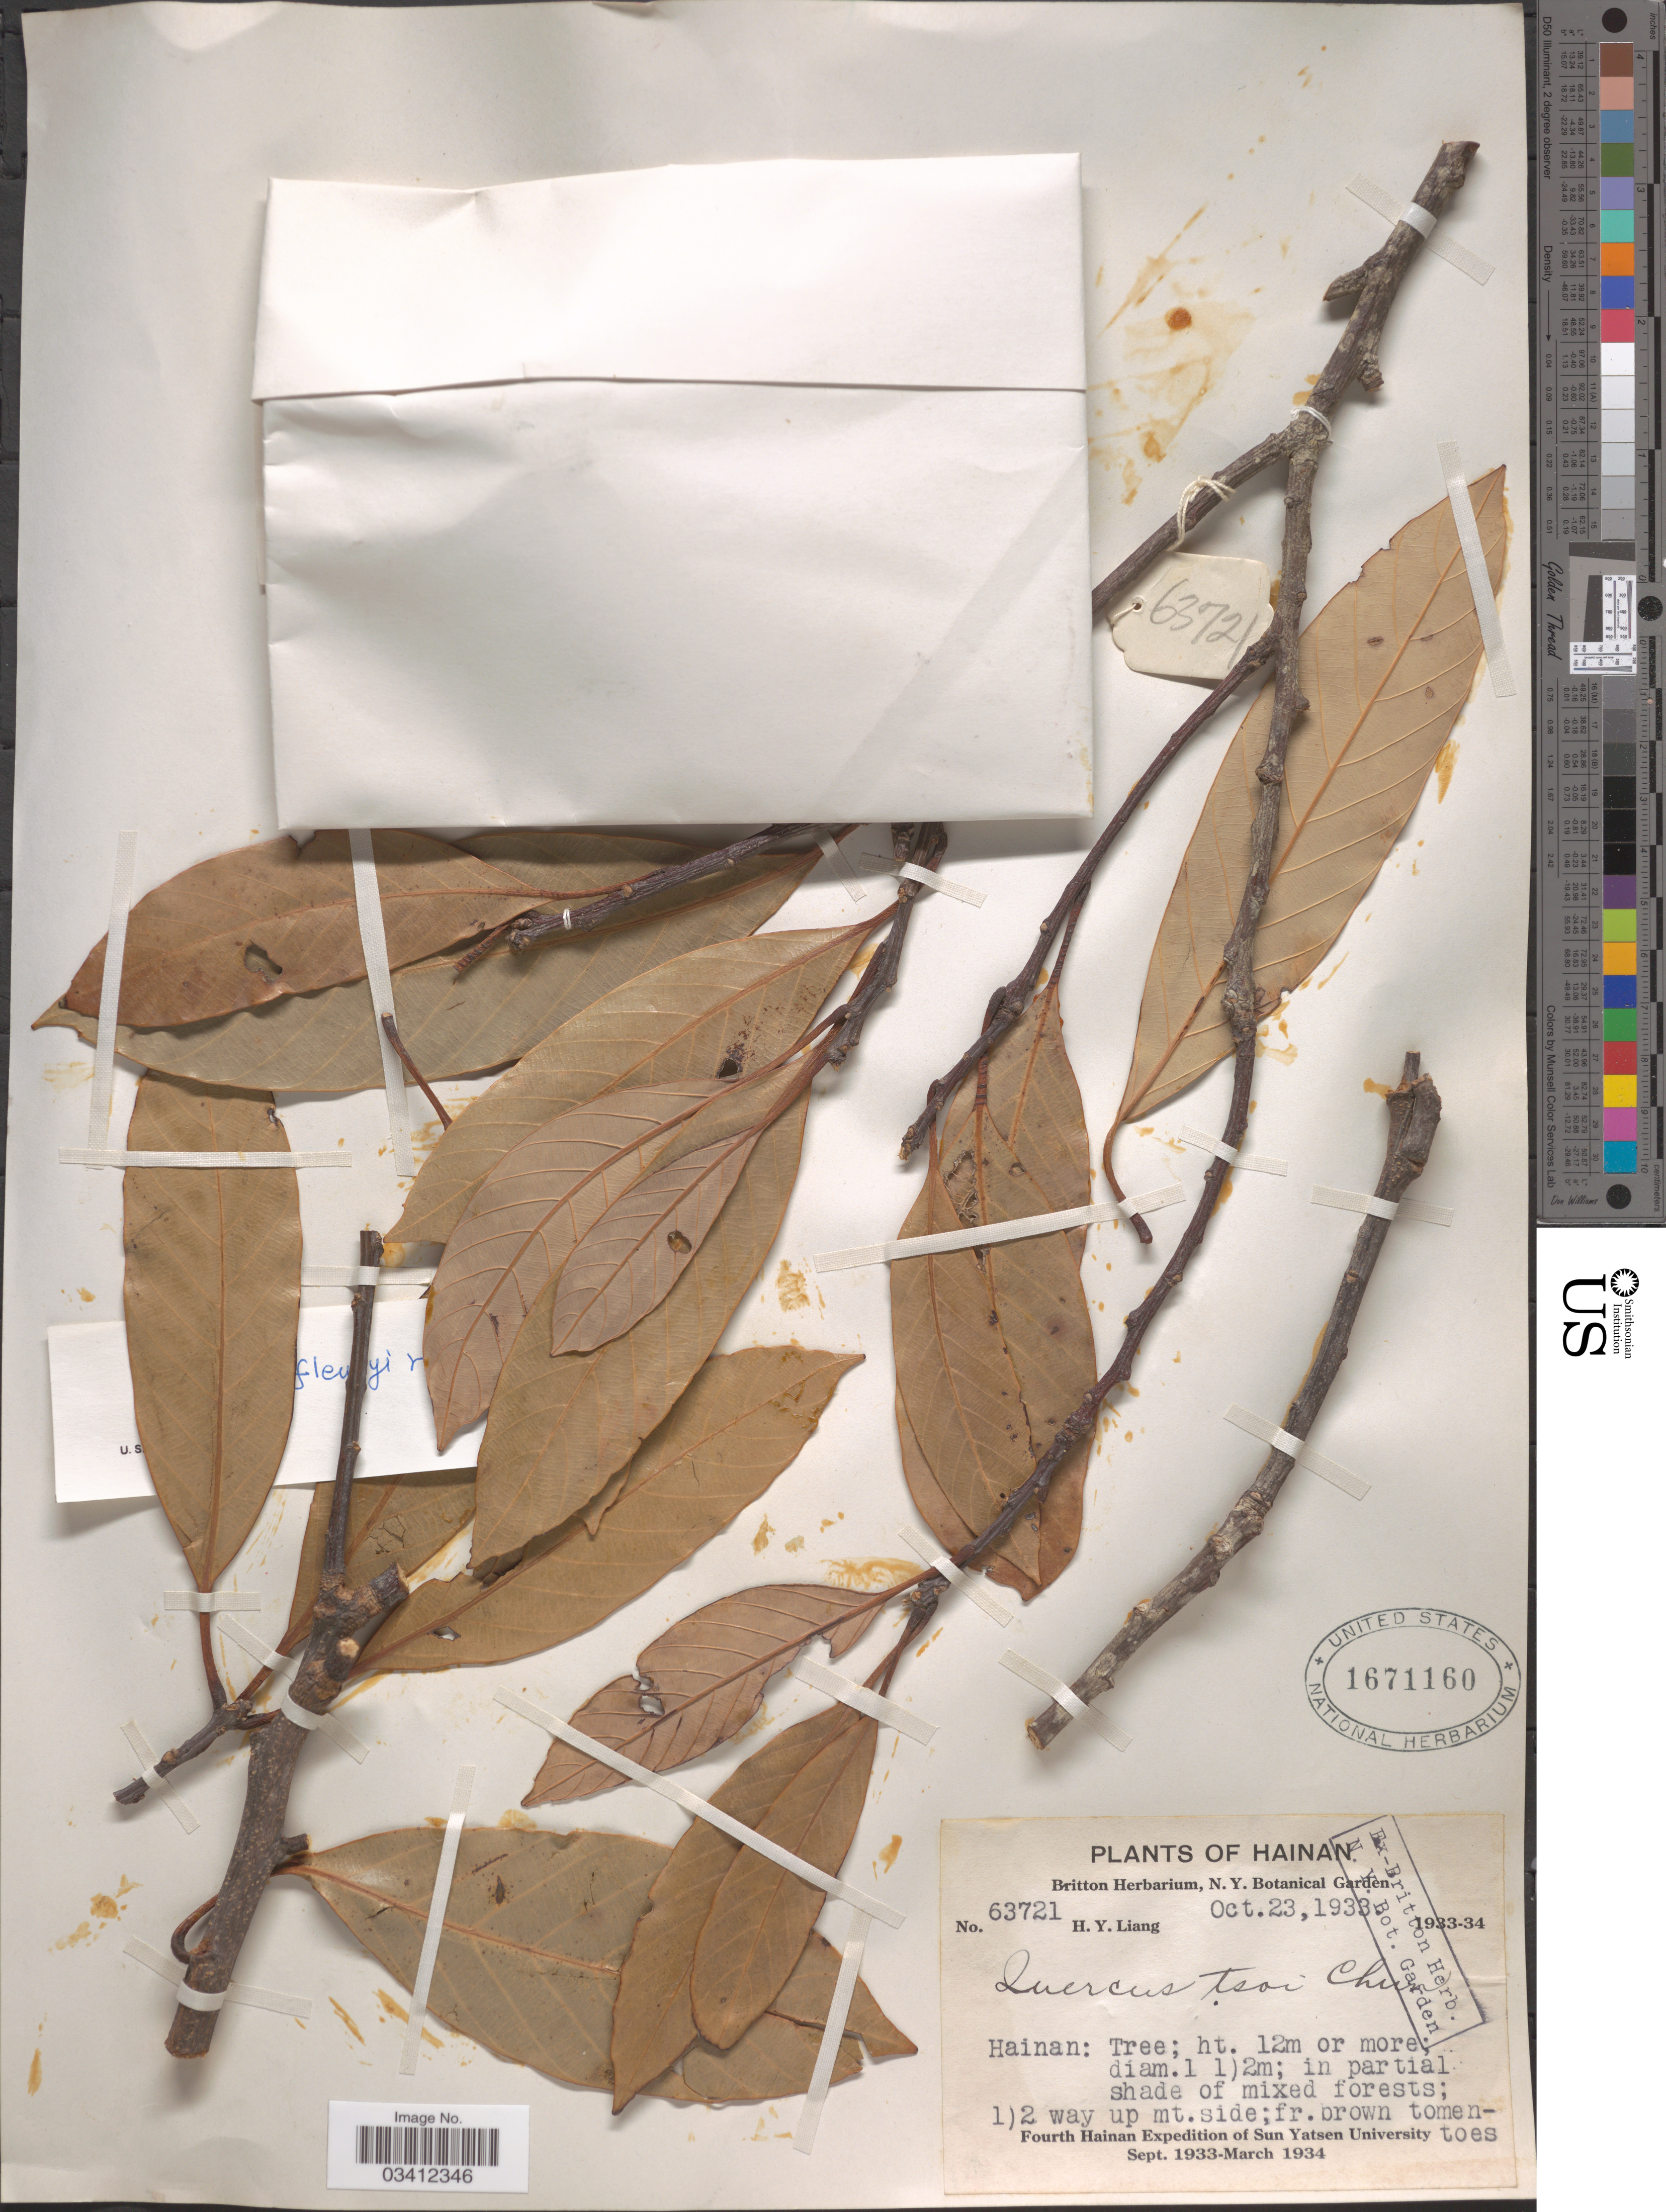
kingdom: Plantae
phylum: Tracheophyta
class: Magnoliopsida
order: Fagales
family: Fagaceae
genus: Quercus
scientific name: Quercus tsoi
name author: Chun ex Menitsky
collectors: H. Y. Liang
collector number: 63721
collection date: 1933-10-23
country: China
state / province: Hainan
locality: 1/2 way up mt. side.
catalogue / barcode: US 1671160